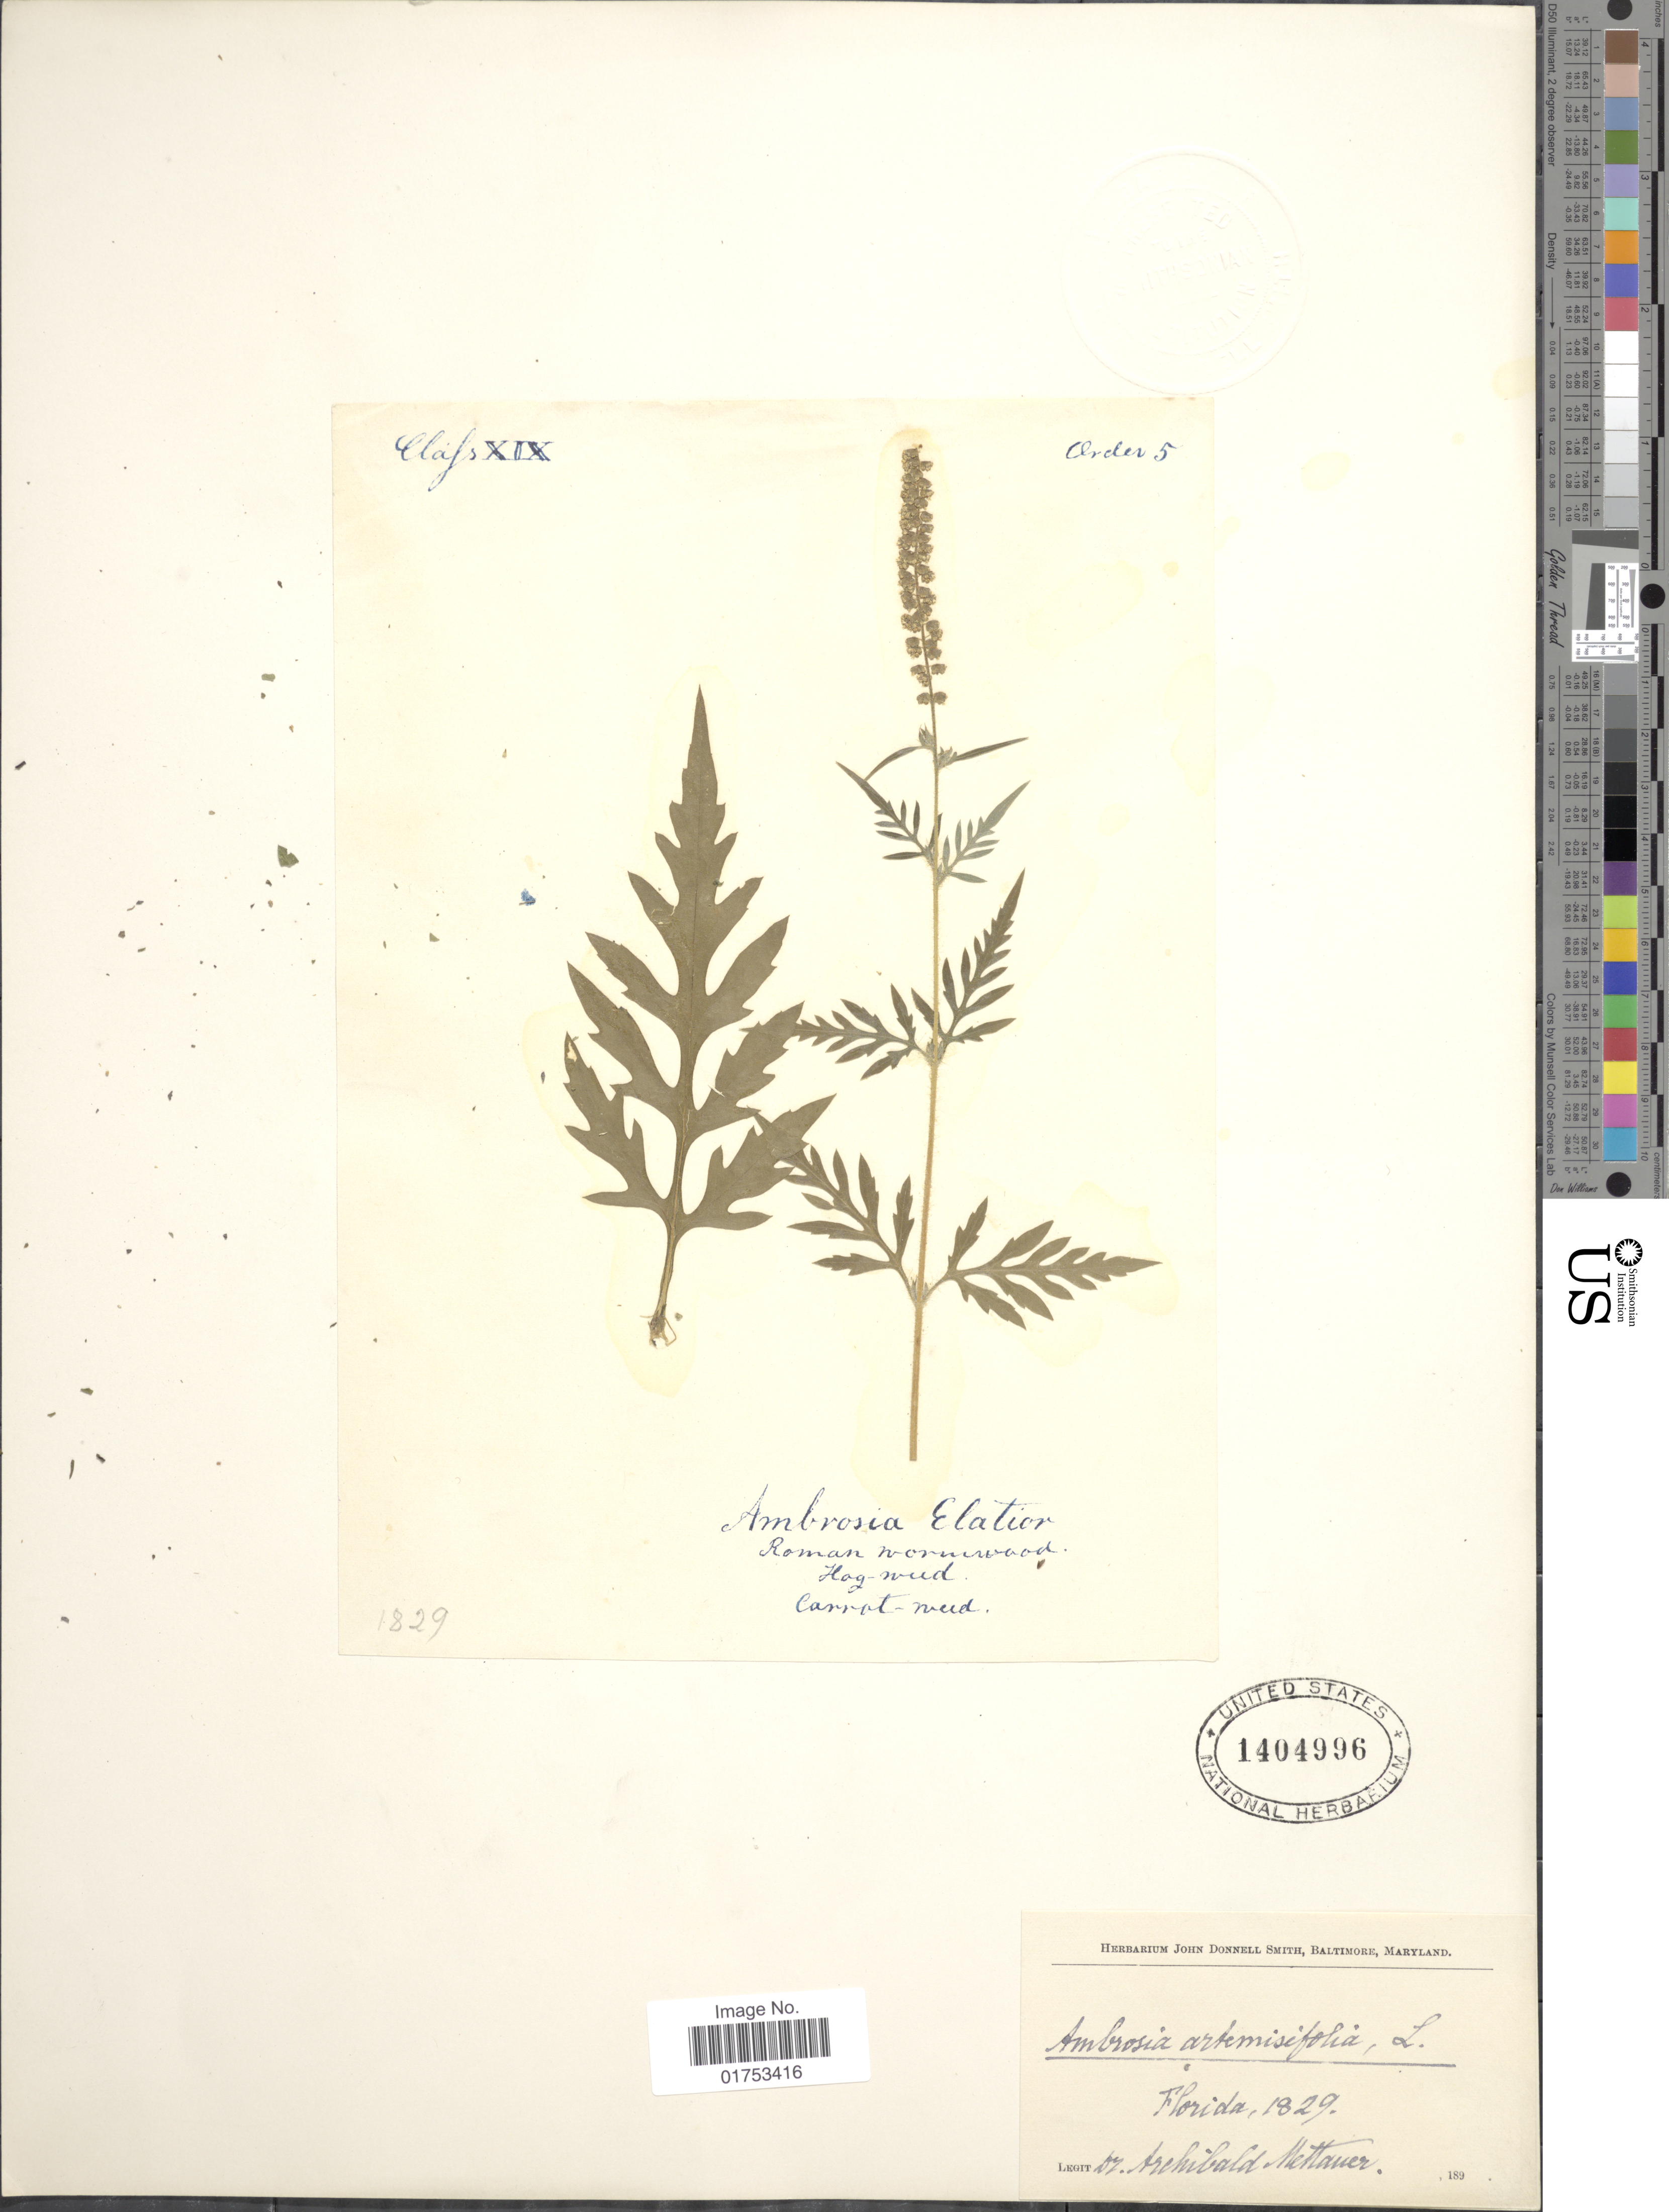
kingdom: Plantae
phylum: Tracheophyta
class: Magnoliopsida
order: Asterales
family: Asteraceae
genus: Ambrosia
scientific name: Ambrosia artemisiifolia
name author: L.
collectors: A. Mettauer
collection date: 1829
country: United States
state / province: Florida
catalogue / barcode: US 1404996